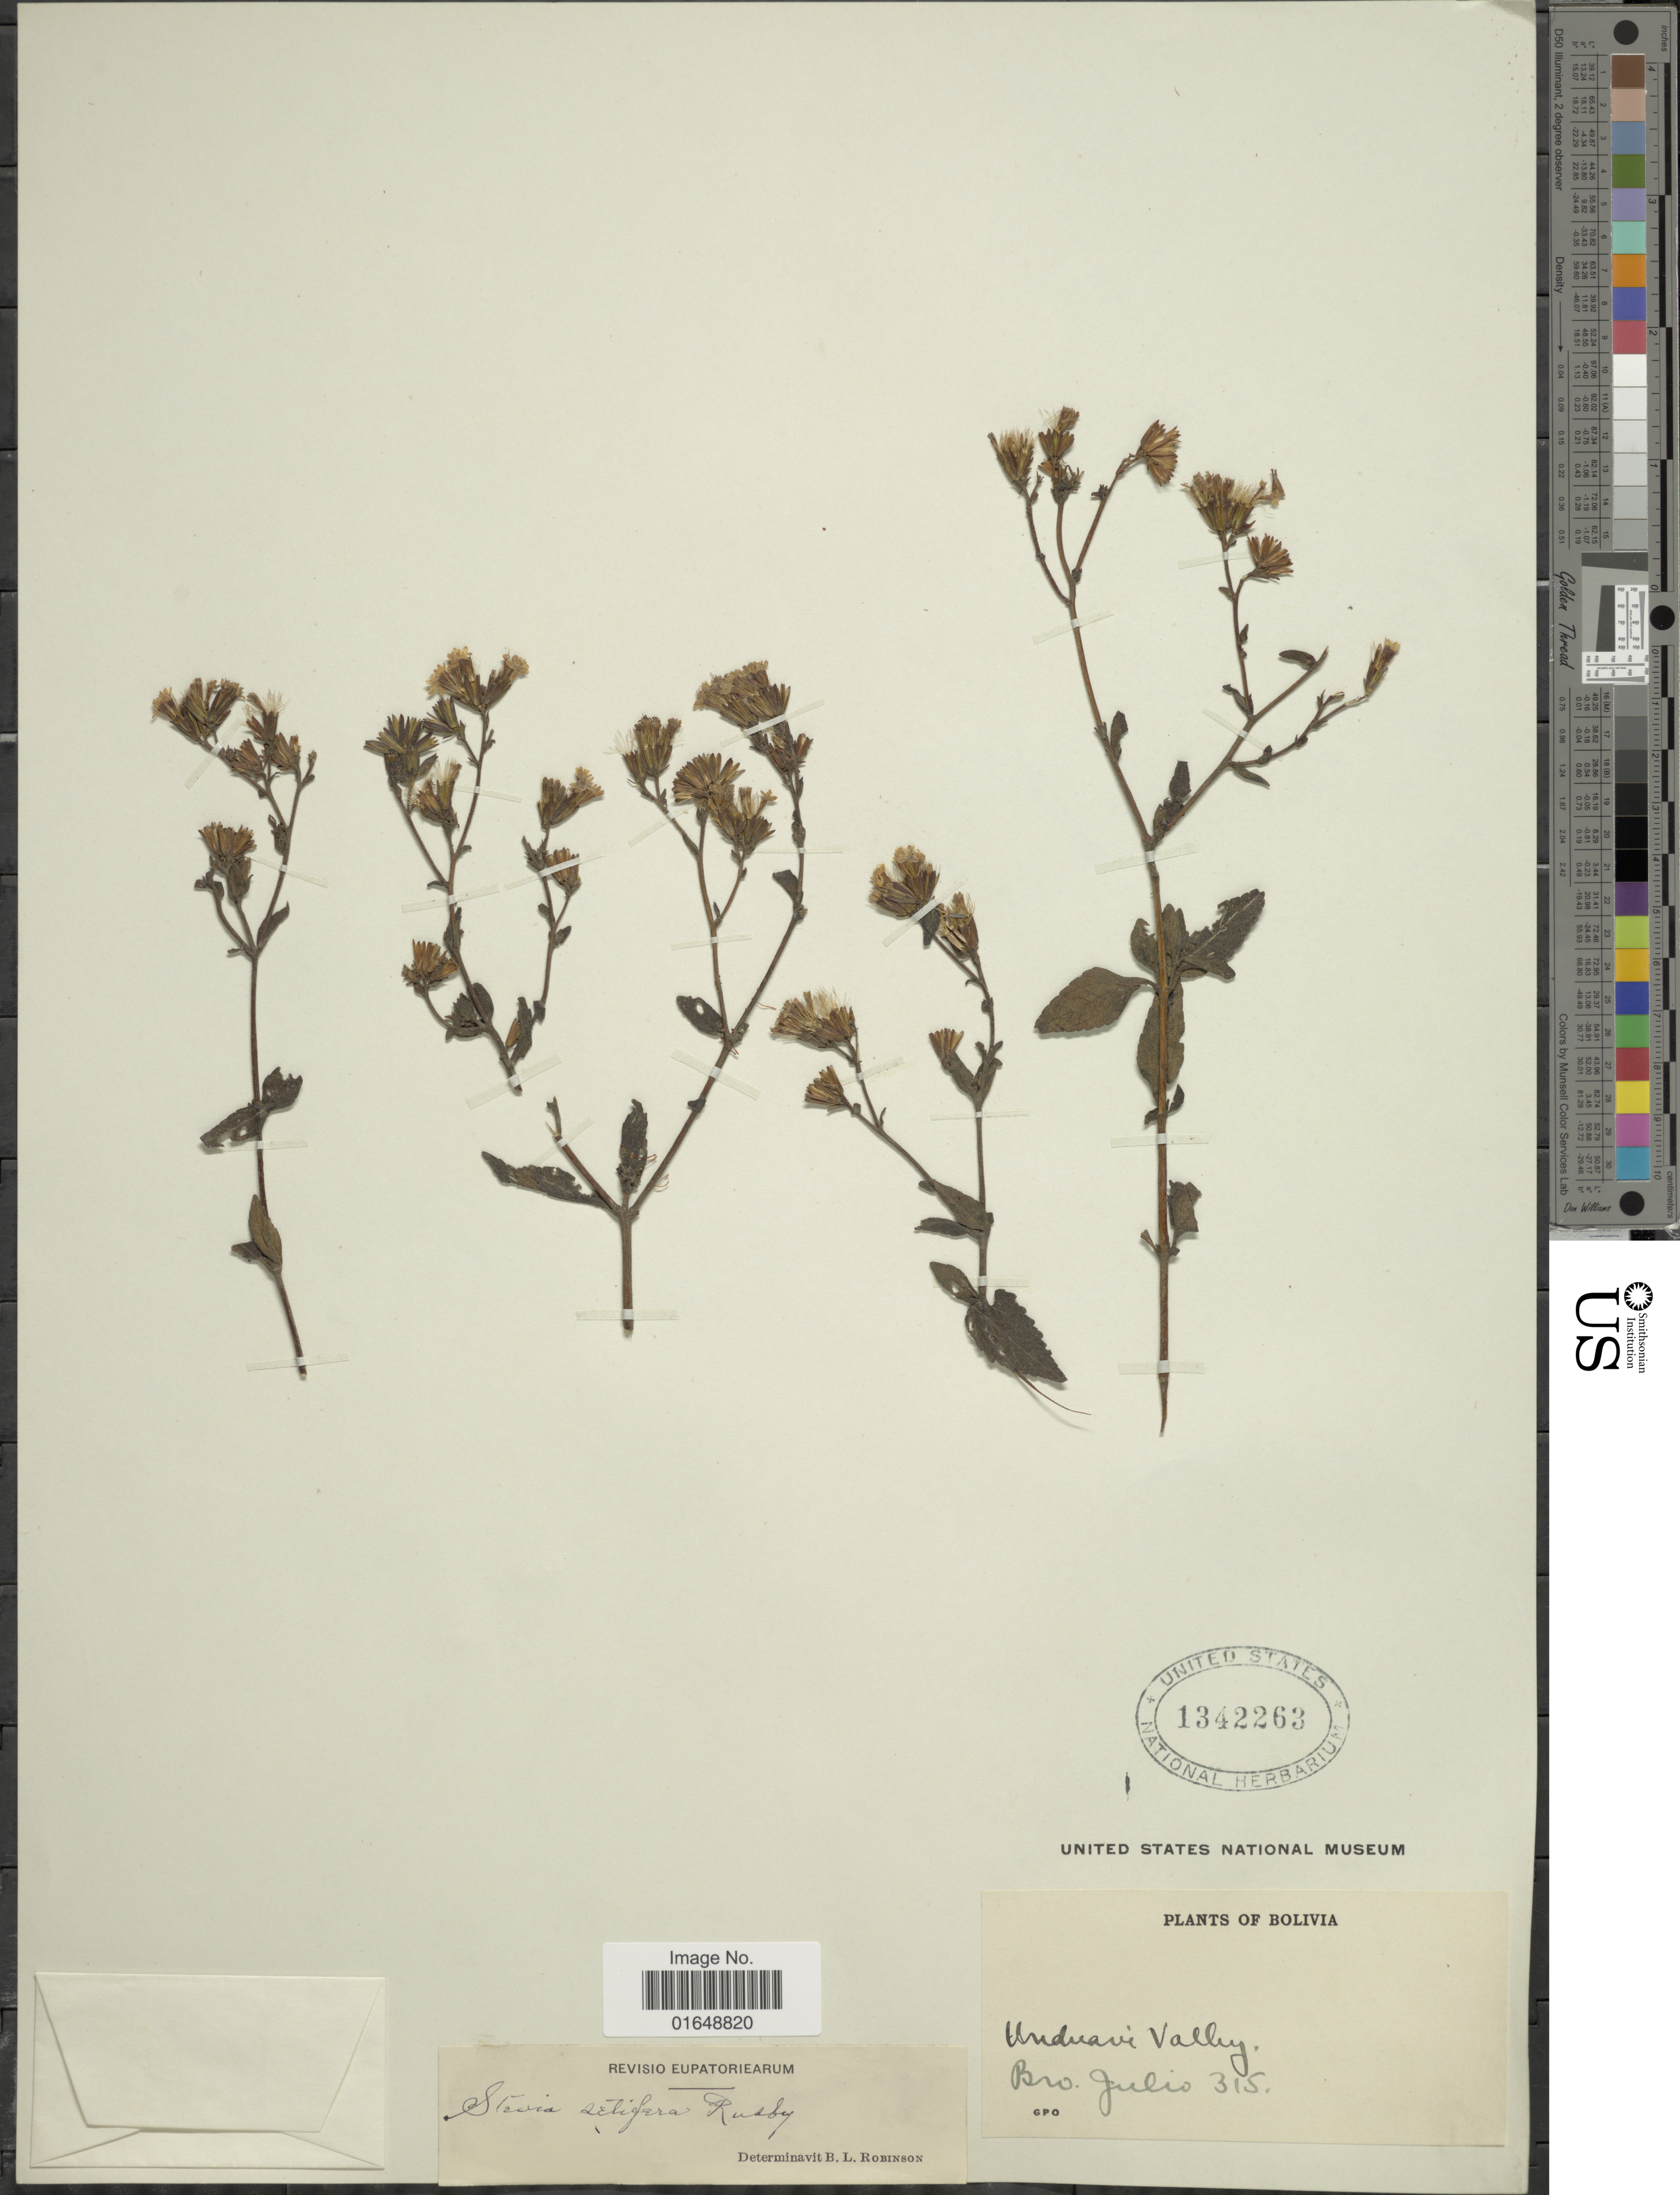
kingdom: Plantae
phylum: Tracheophyta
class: Magnoliopsida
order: Asterales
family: Asteraceae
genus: Stevia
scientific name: Stevia setifera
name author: Rusby ex B.L. Rob.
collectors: Bro. Julio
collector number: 315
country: Bolivia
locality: Unduavi Valley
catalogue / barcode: US 1342263